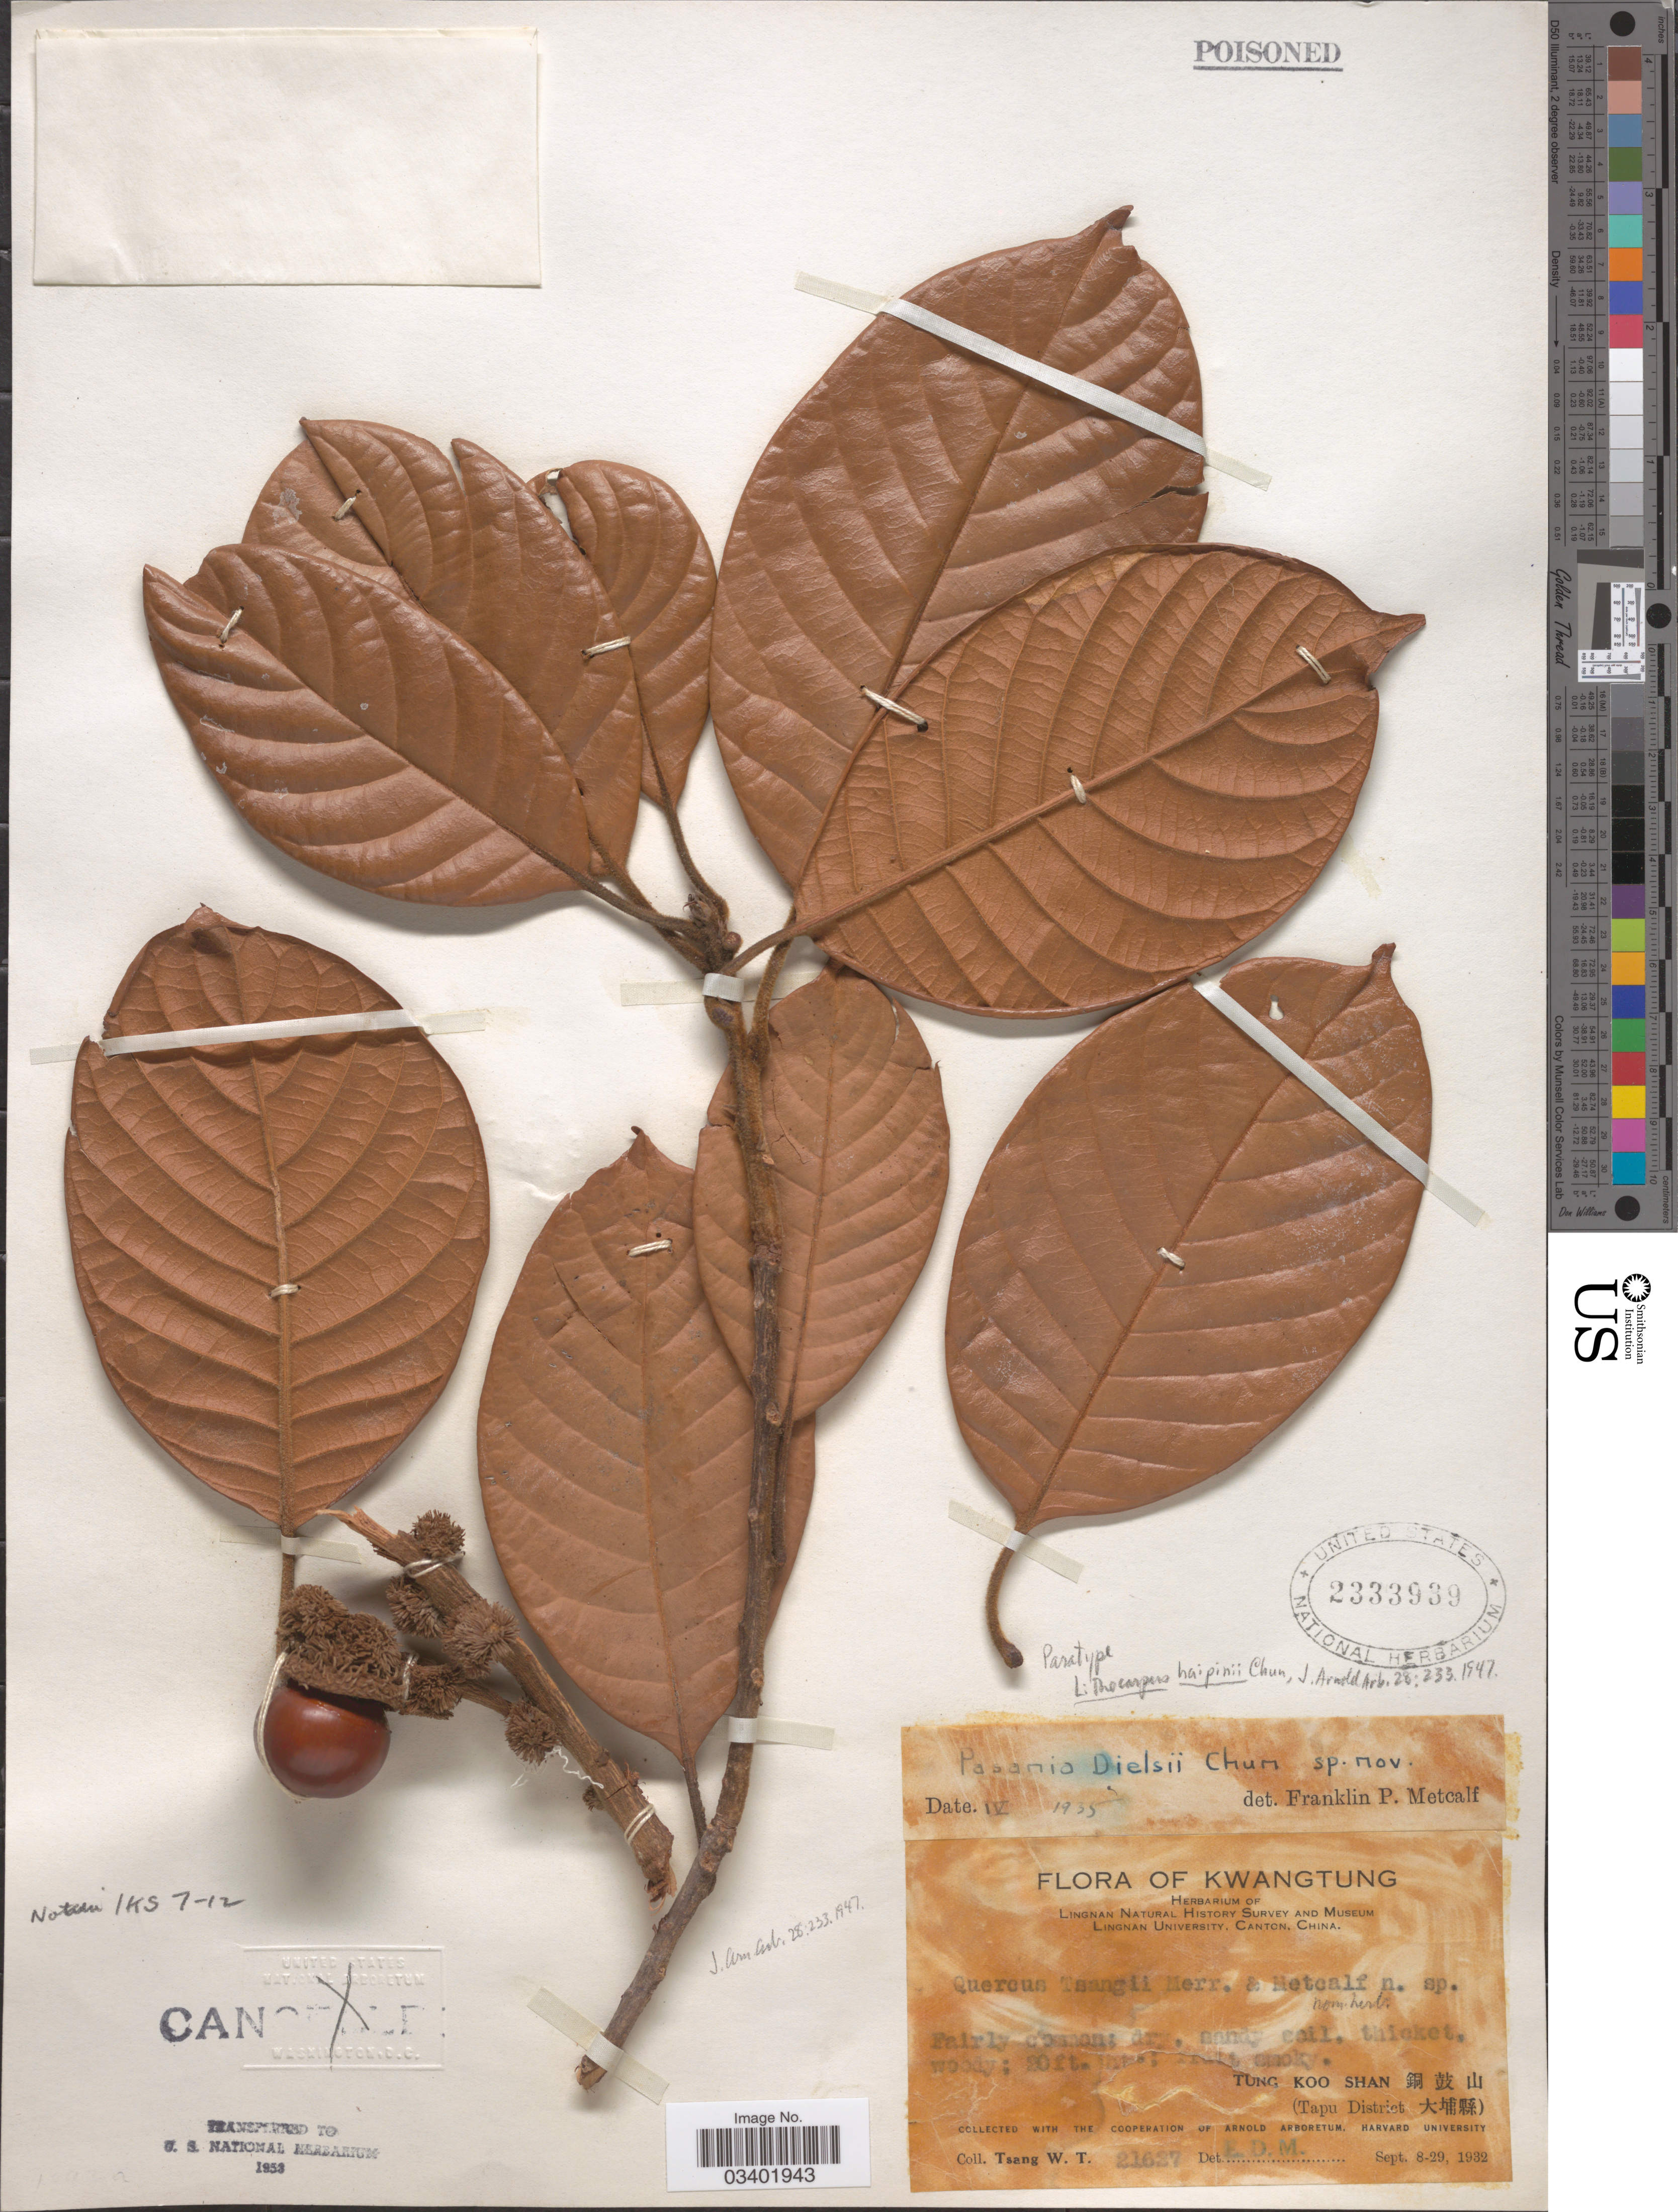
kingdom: Plantae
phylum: Tracheophyta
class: Magnoliopsida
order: Fagales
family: Fagaceae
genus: Lithocarpus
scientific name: Lithocarpus haipinii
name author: Chun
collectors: W. T. Tsang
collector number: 21627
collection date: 1932-09-08/1932-09-29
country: China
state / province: Guangdong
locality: Kwatung.Tung Koo Shan (Tapu District).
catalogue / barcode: US 2333939